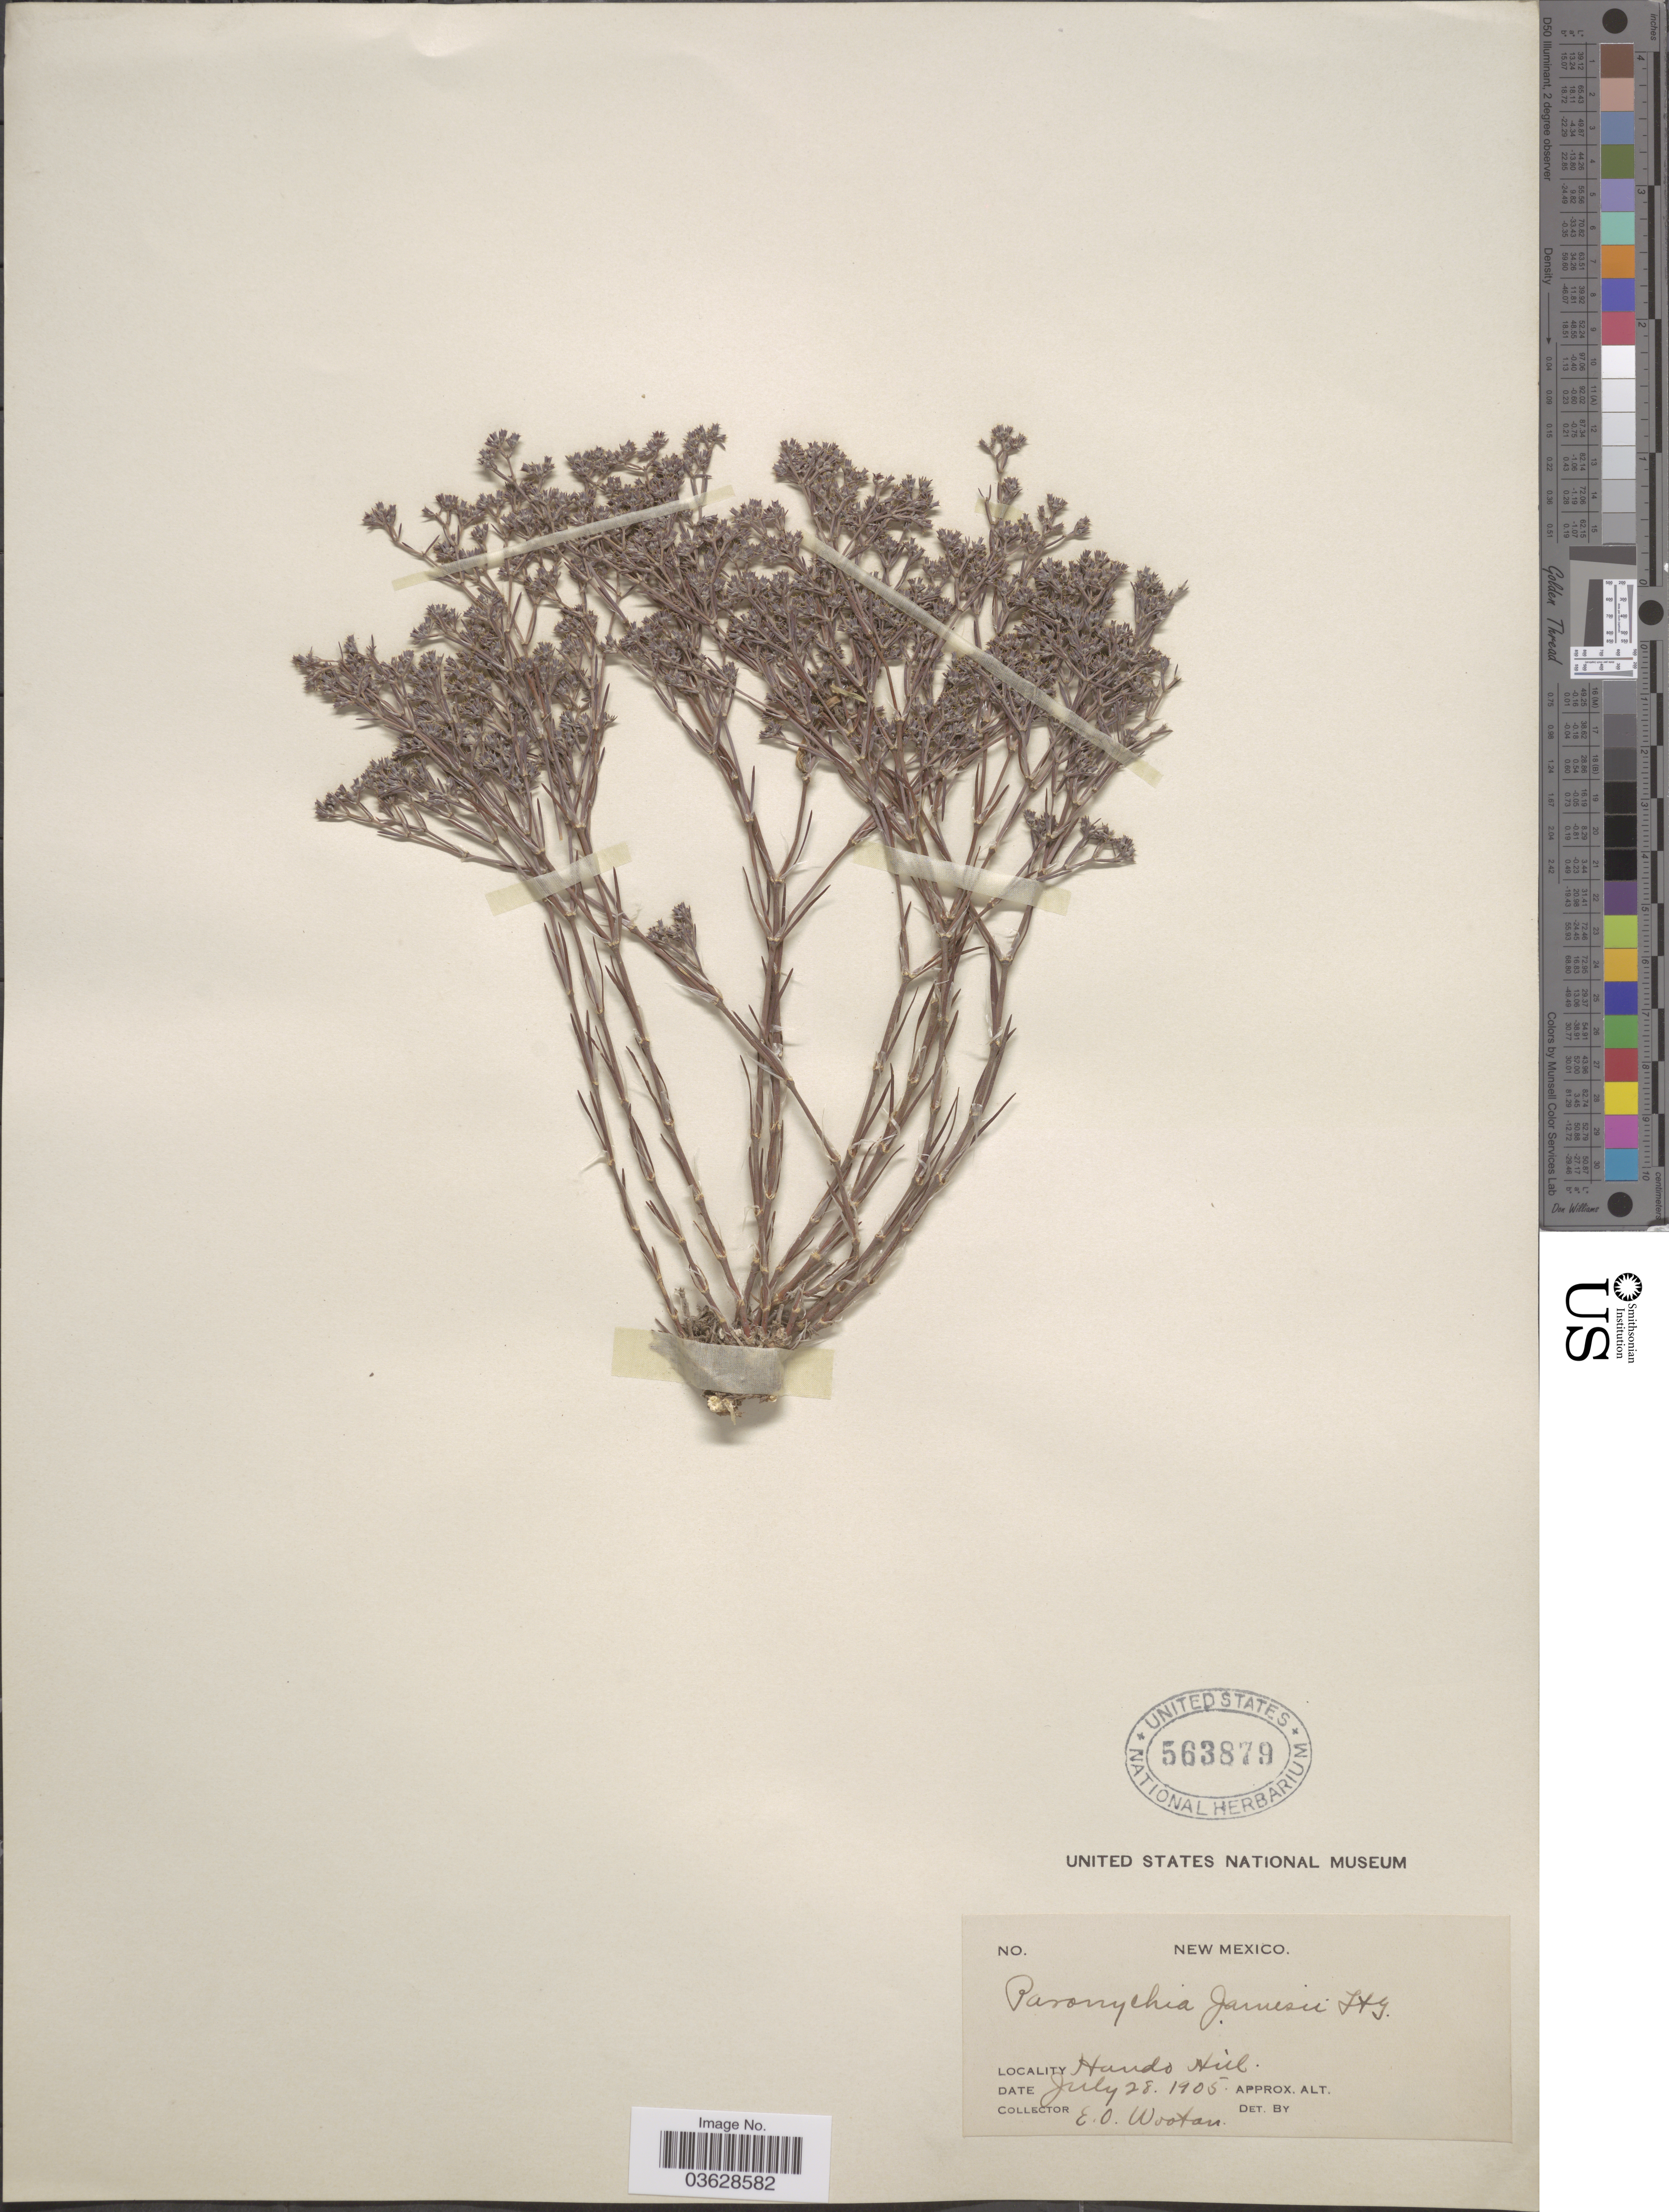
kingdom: Plantae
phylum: Tracheophyta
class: Magnoliopsida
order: Caryophyllales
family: Caryophyllaceae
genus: Paronychia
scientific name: Paronychia jamesii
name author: Torr. & A. Gray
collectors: E. O. Wooton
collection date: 1905-07-28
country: United States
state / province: New Mexico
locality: Hondo Hill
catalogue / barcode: US 563879